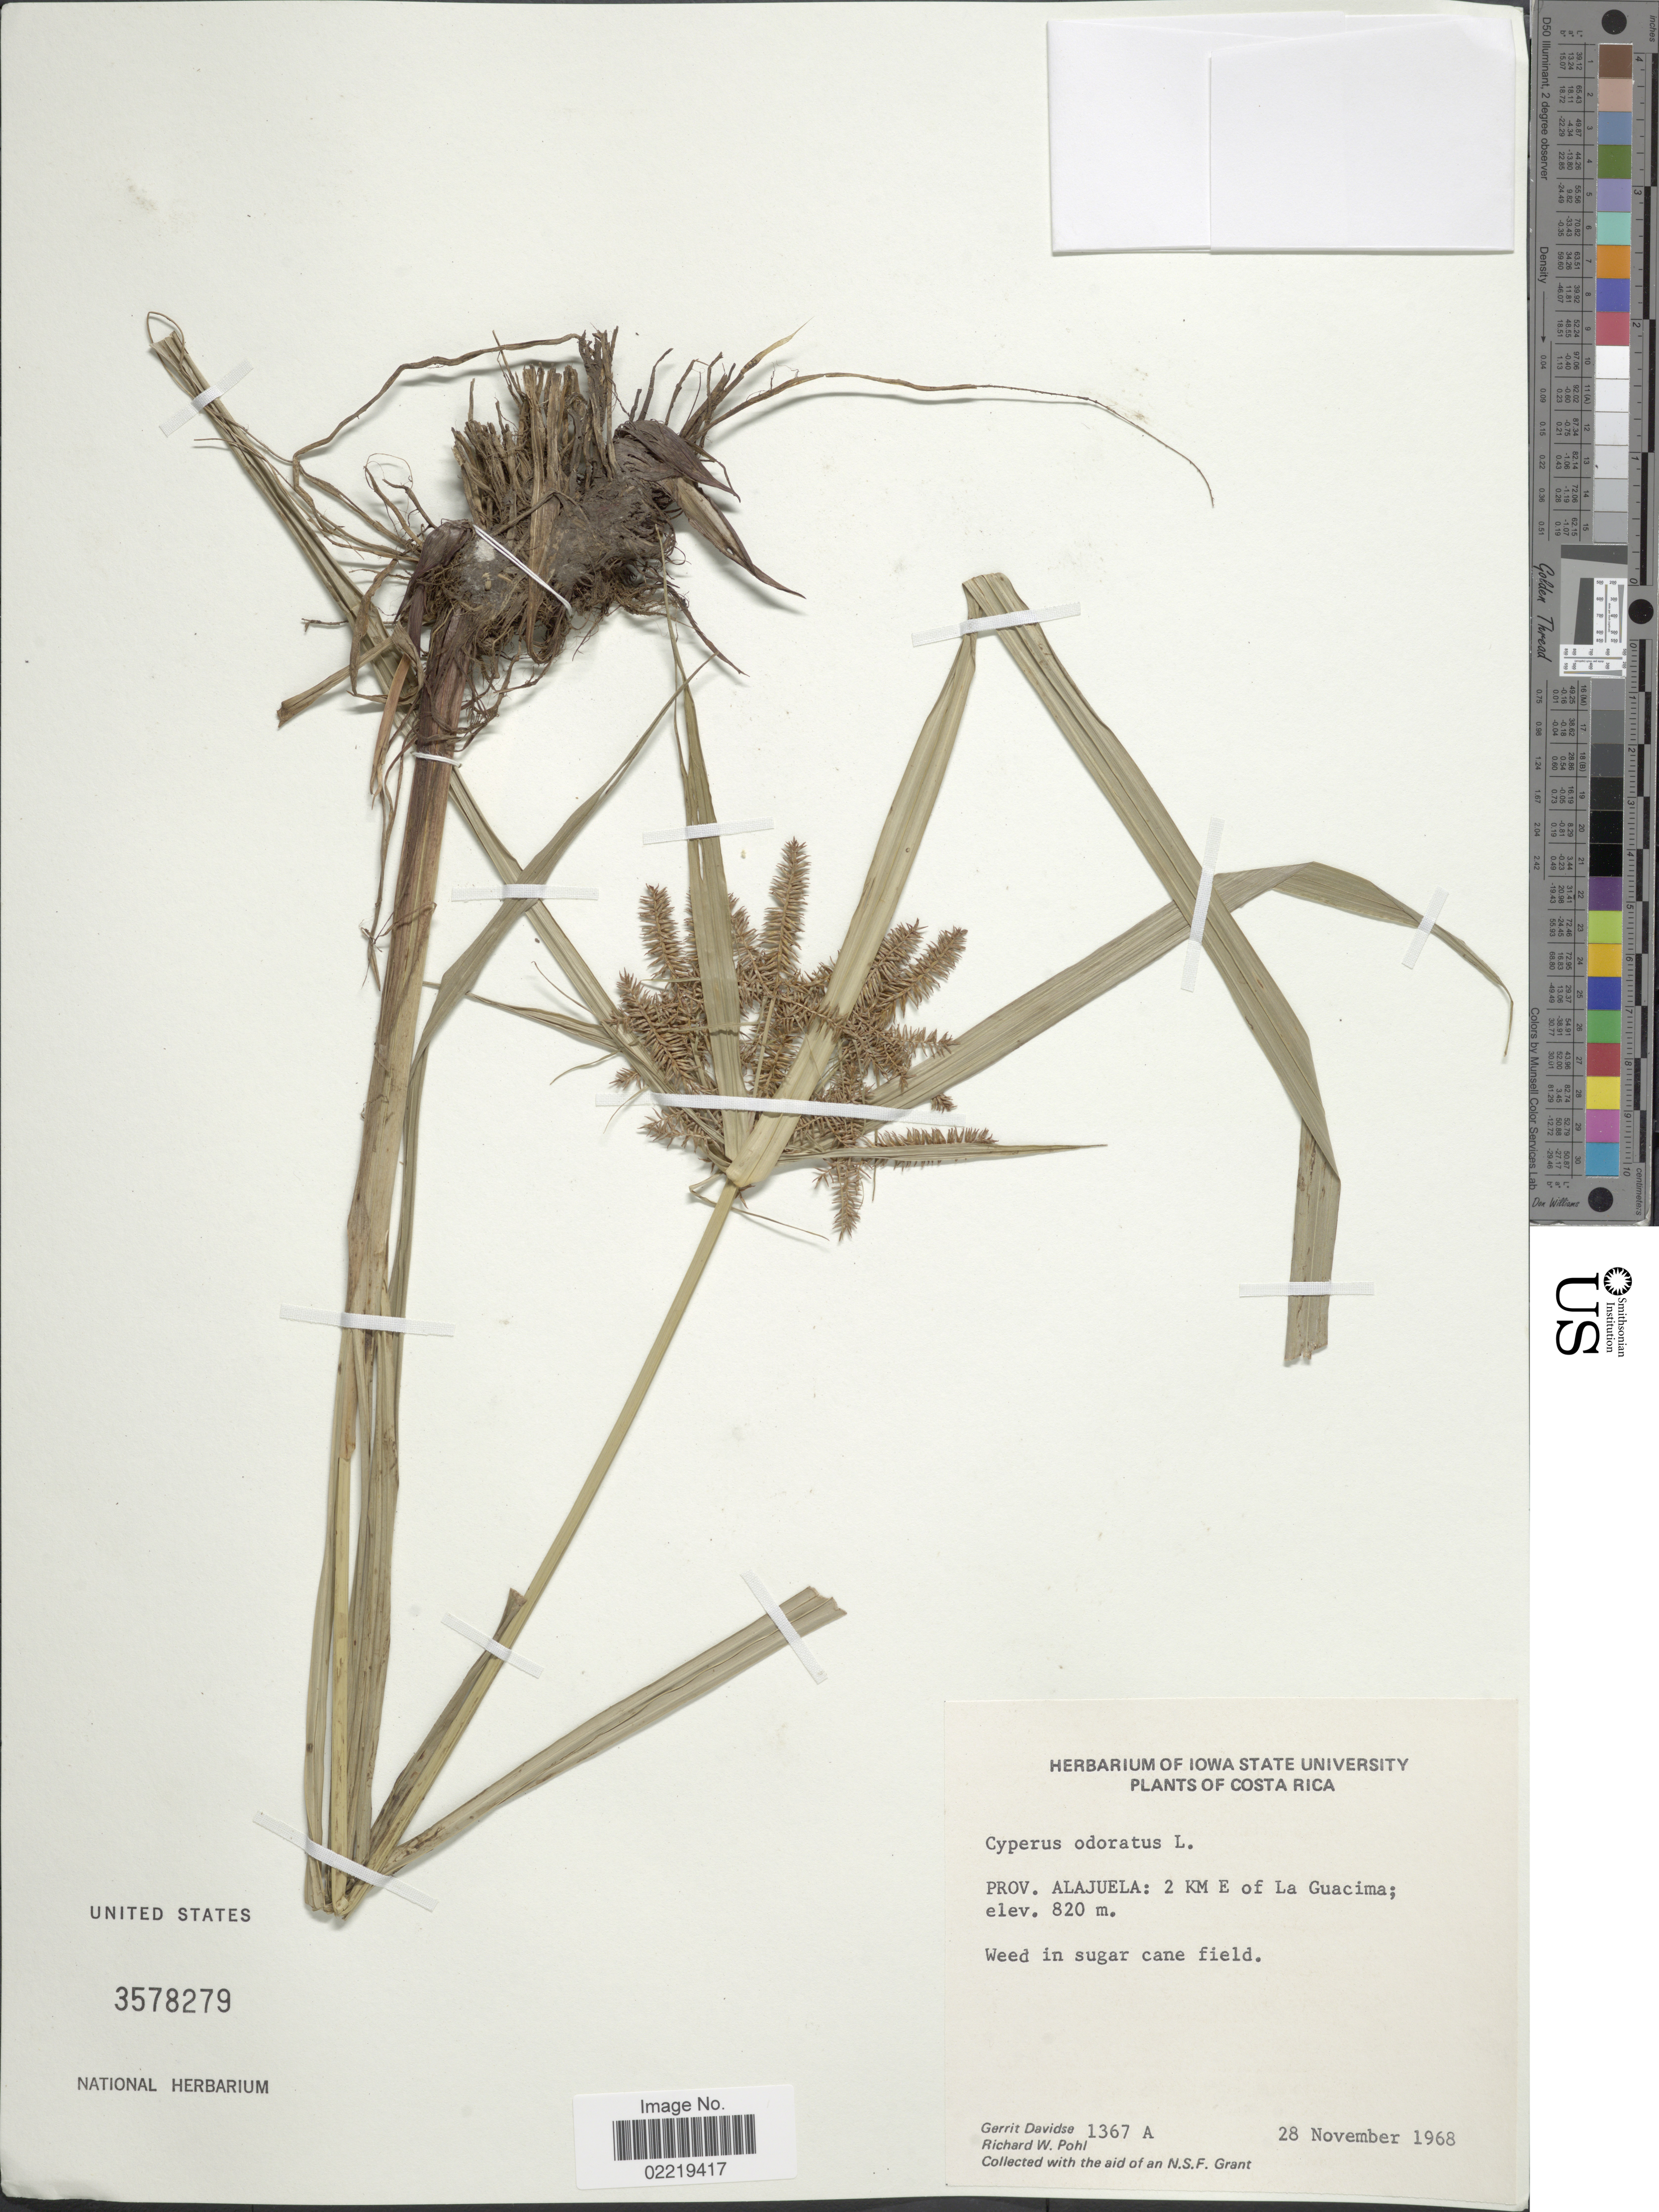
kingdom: Plantae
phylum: Tracheophyta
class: Liliopsida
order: Poales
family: Cyperaceae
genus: Cyperus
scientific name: Cyperus odoratus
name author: L.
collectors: G. Davidse & R. W. Pohl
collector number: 1367A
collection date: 1968-11-28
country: Costa Rica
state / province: Alajuela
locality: Prov. Alajuela: 2 km E of La Guacima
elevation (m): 820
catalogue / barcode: US 3578279